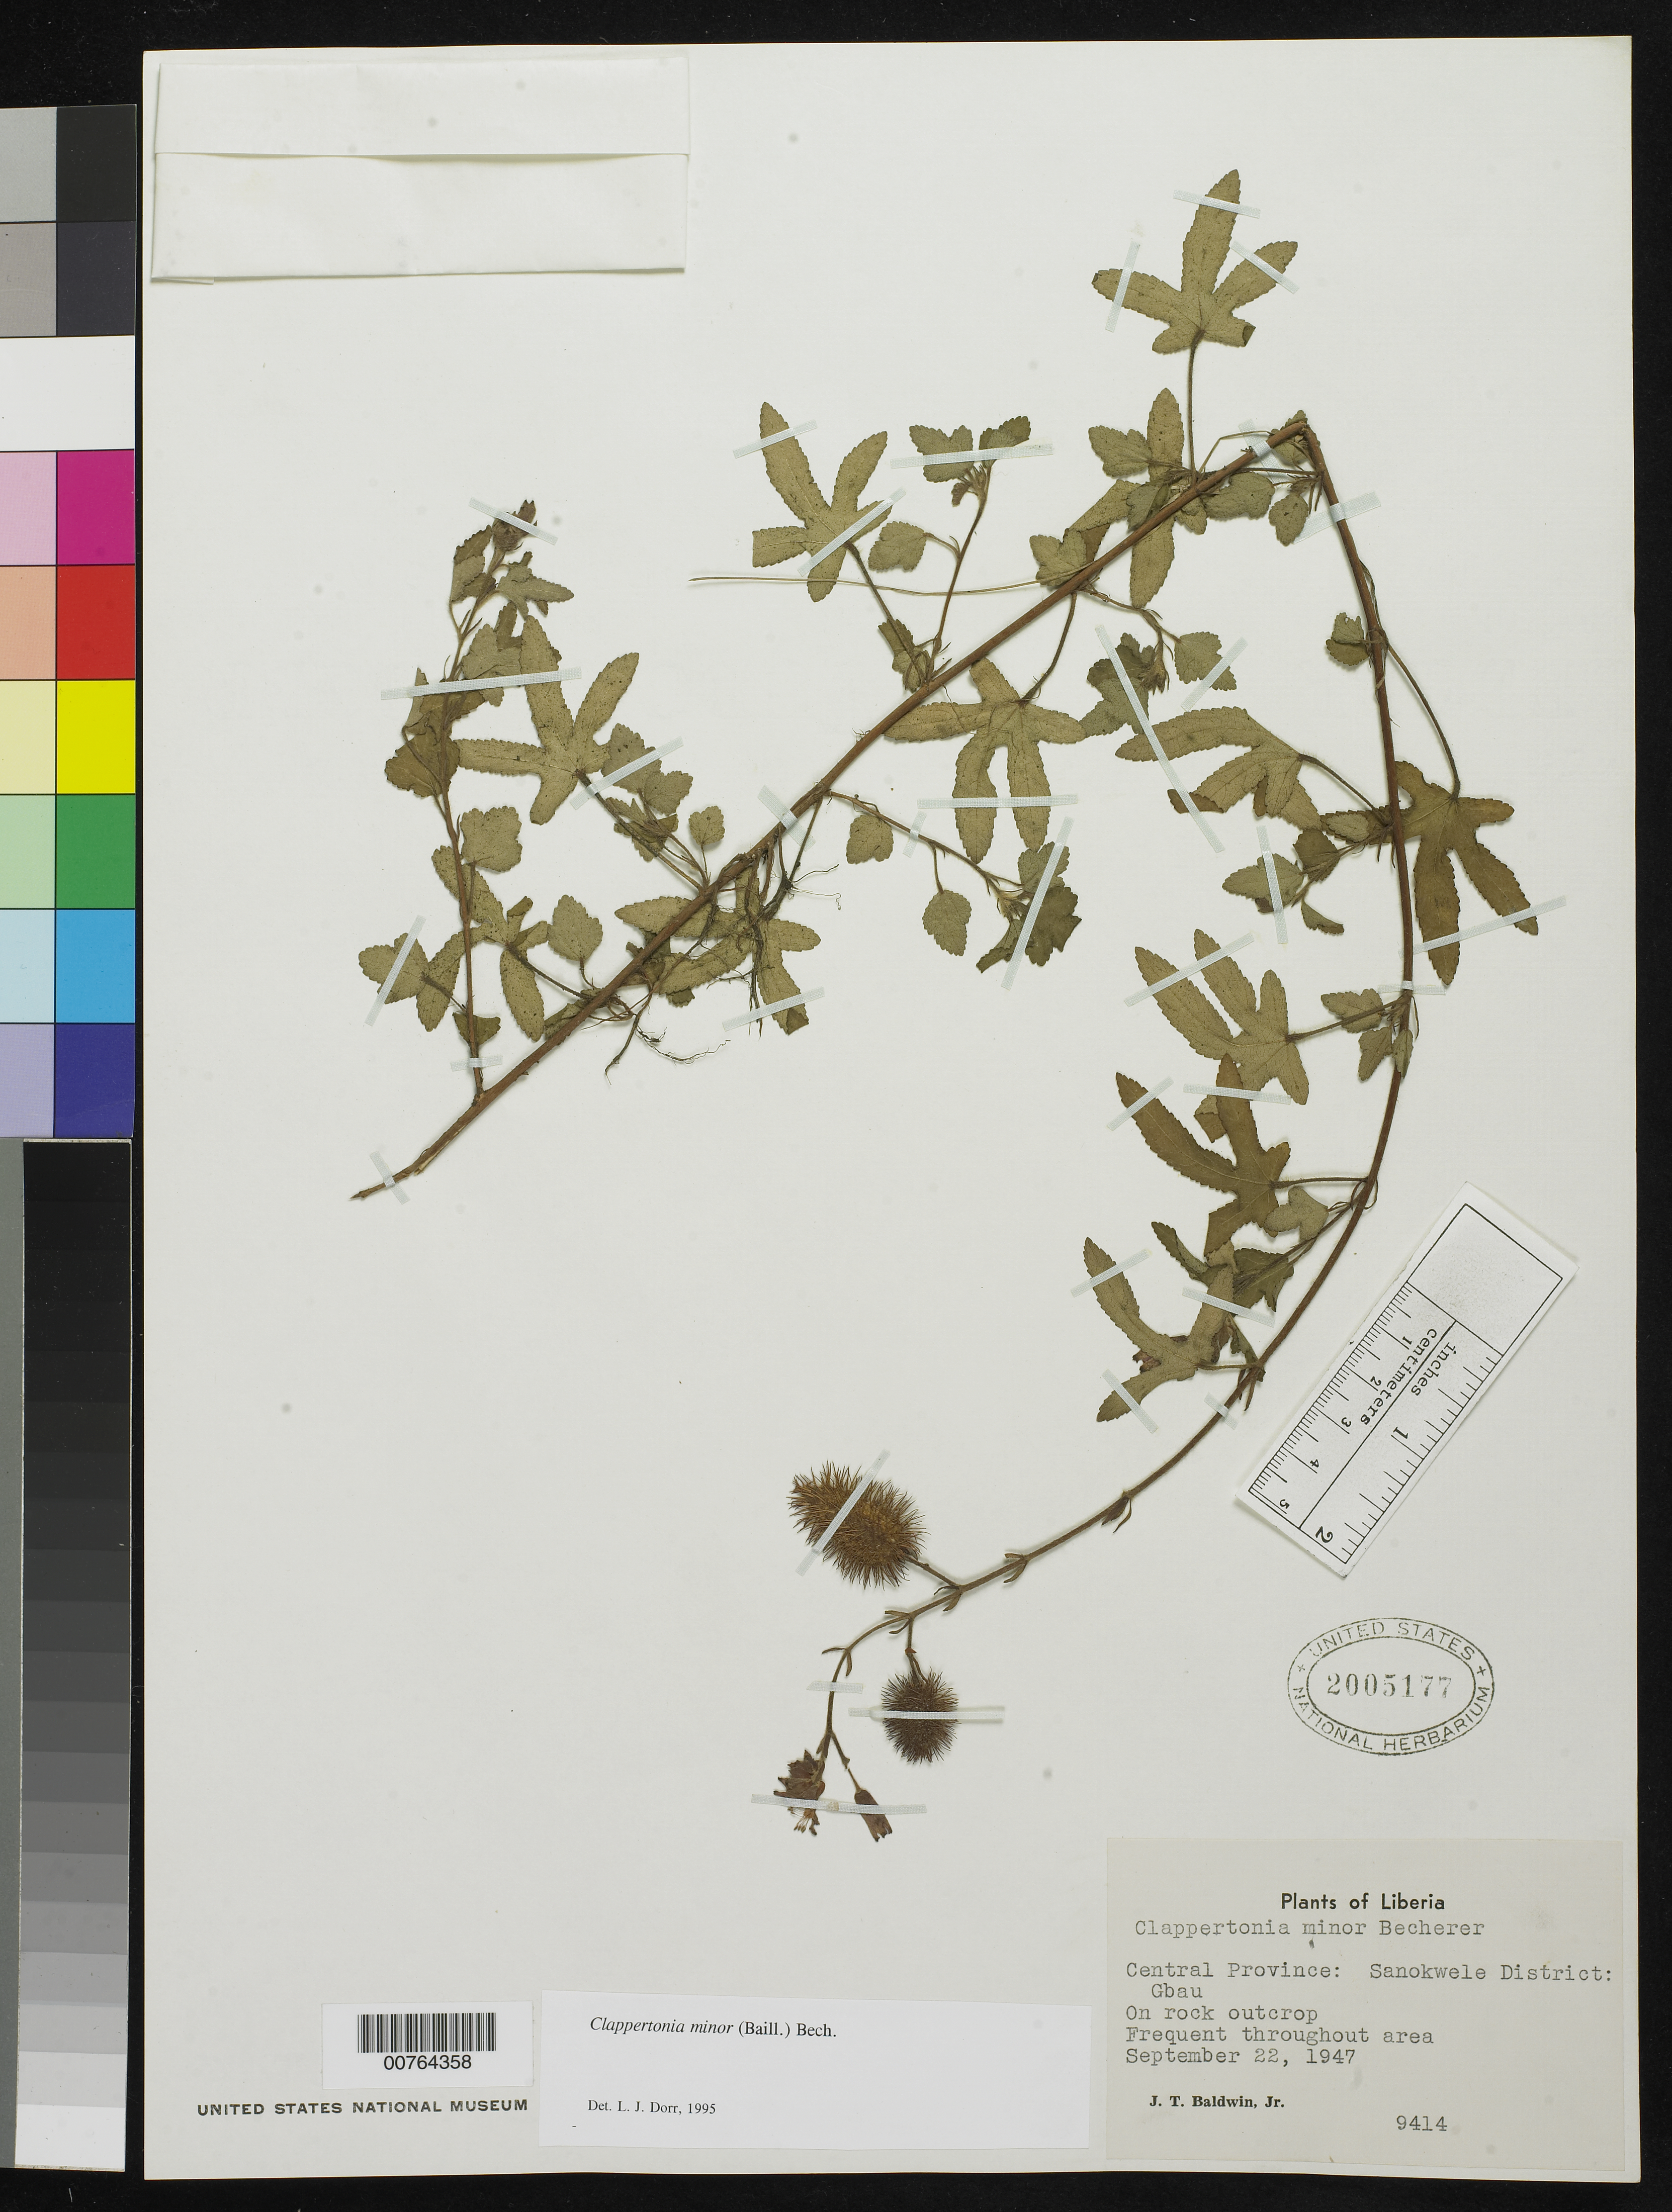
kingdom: Plantae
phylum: Tracheophyta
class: Magnoliopsida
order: Malvales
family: Malvaceae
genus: Clappertonia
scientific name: Clappertonia minor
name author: (Baill.) Bremek.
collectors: J. T. Baldwin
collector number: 9414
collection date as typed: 22 Sep 1947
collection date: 1947-09-22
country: Liberia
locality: Central Province: Sanokwele District: Gbau, on rock outcrop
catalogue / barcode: US 2005177